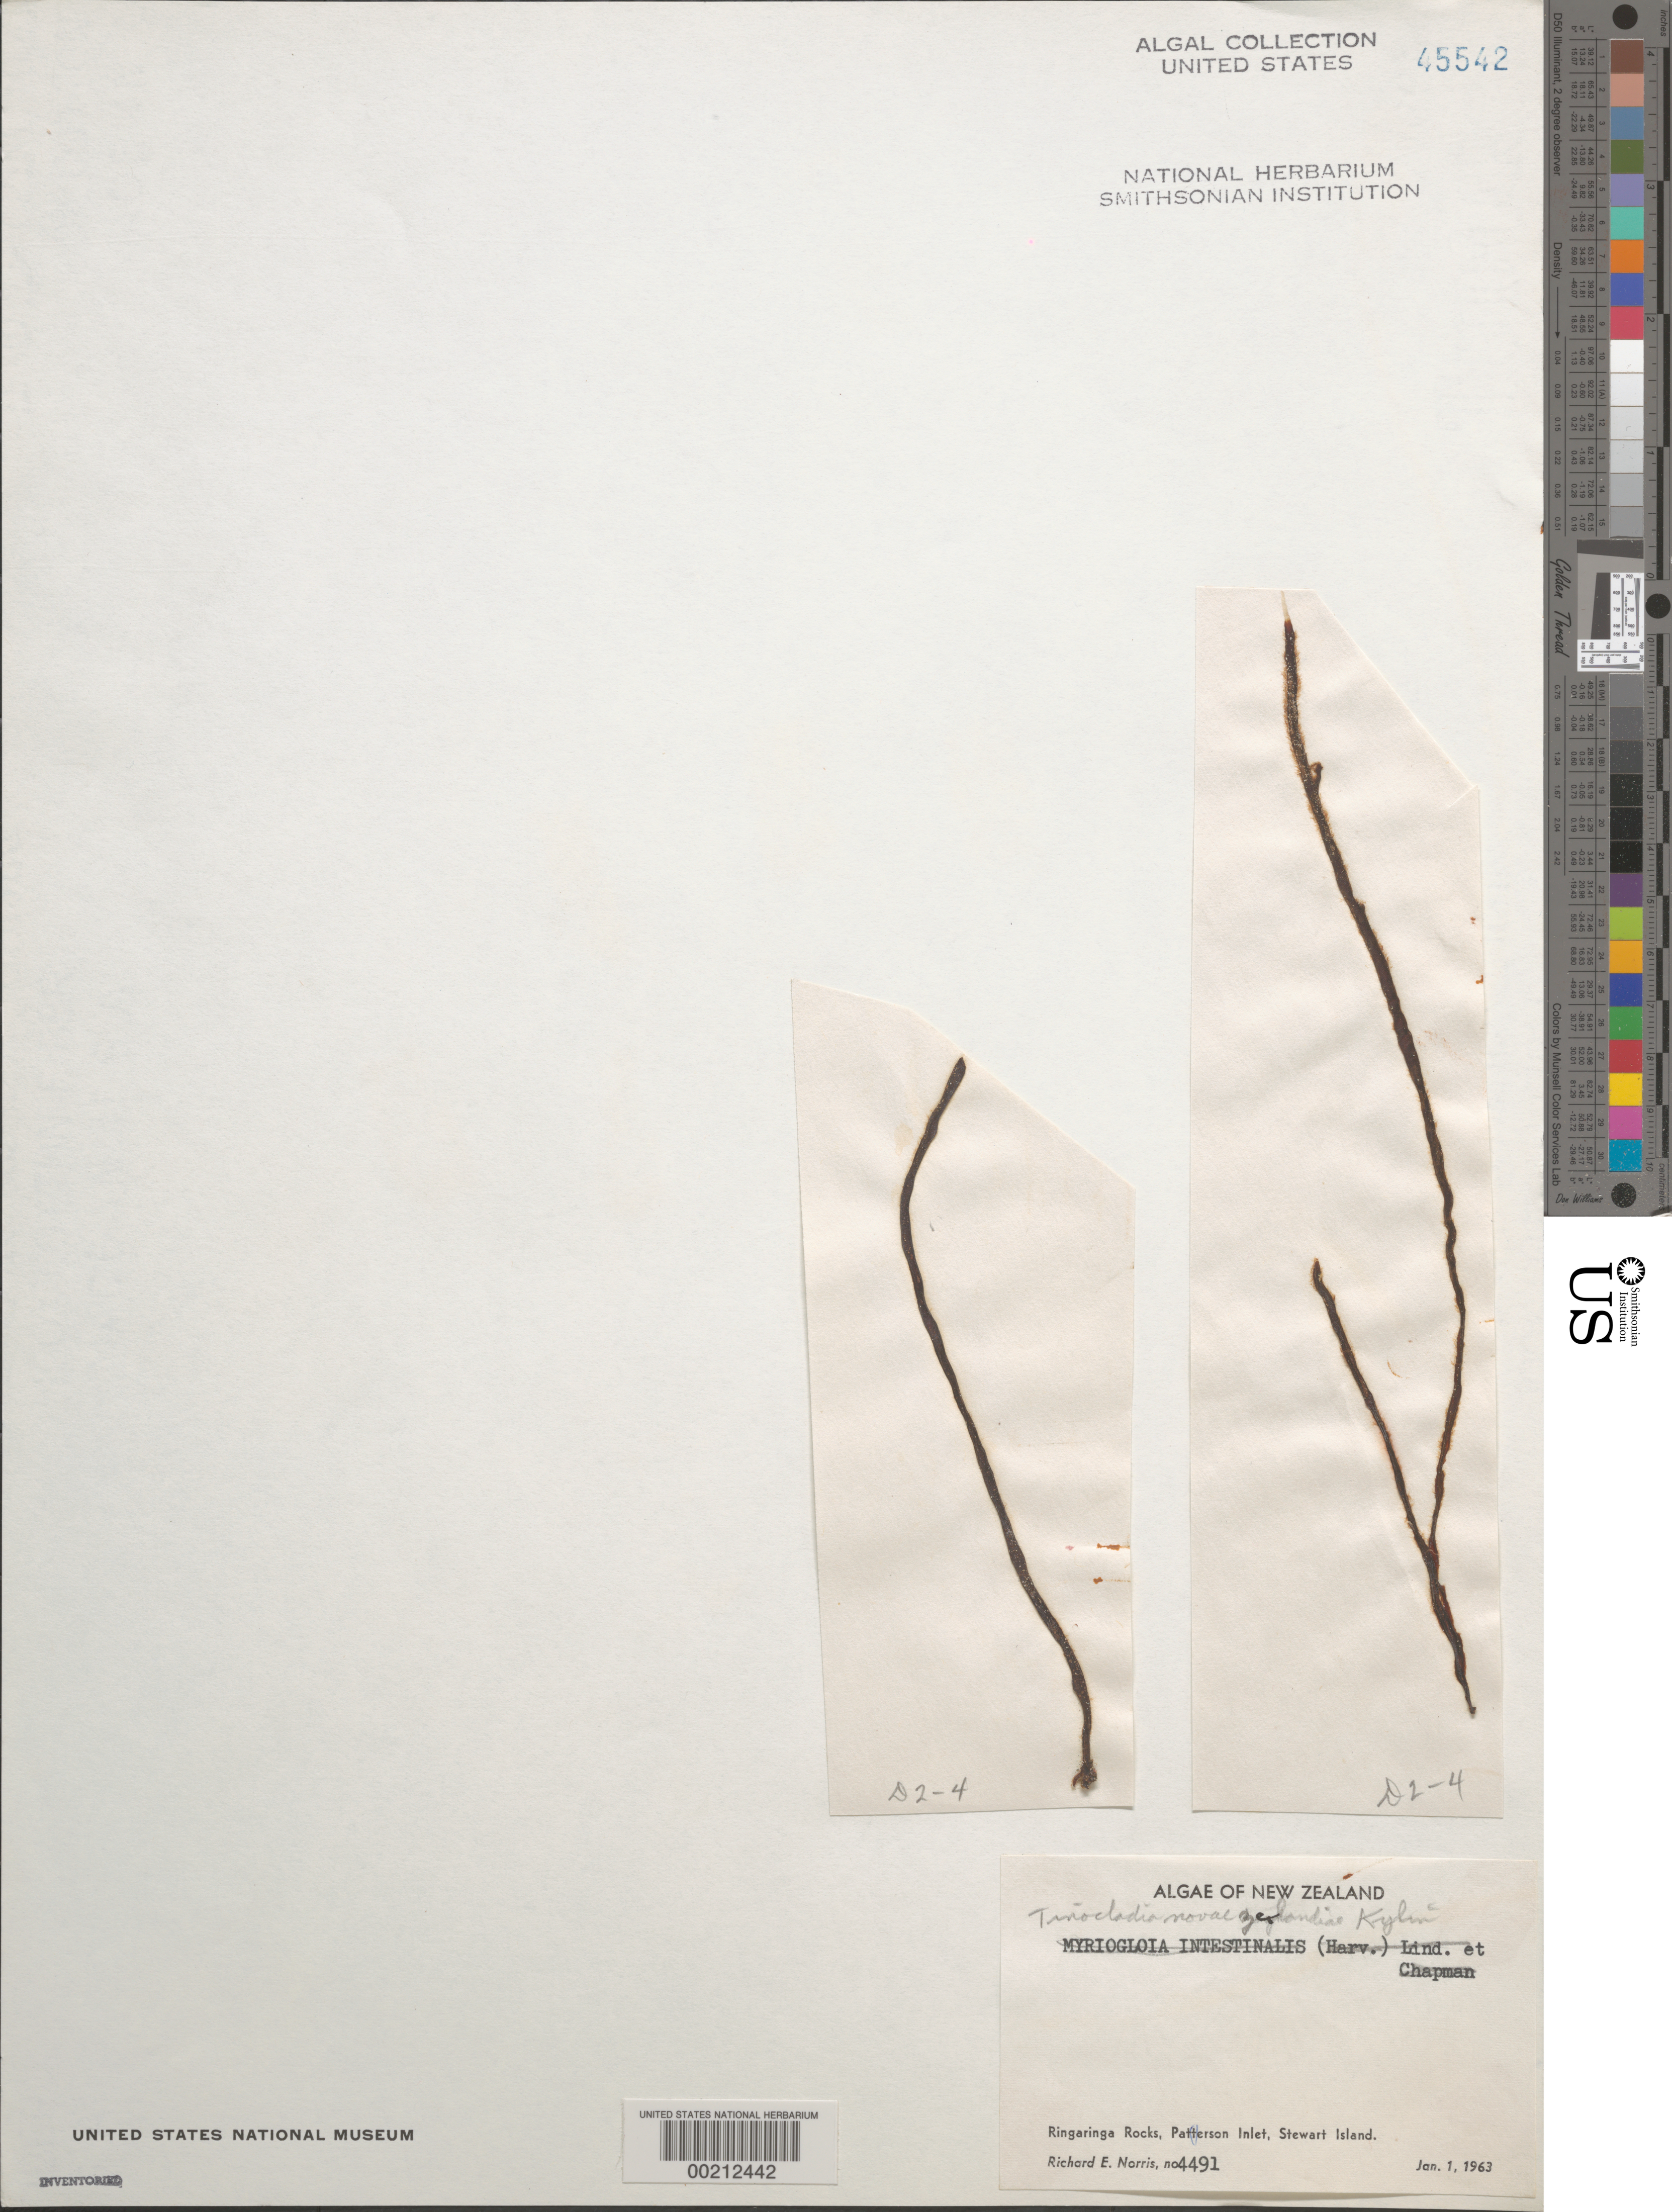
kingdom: Chromista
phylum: Ochrophyta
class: Phaeophyceae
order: Ectocarpales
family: Chordariaceae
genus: Tinocladia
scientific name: Tinocladia novae-zelandiae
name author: Kylin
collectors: R. E. Norris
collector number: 4491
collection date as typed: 01 Jan 1963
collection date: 1963-01-01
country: New Zealand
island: Stewart Island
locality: Ringaringa Rocks, Paterson Inlet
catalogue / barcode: US 45542